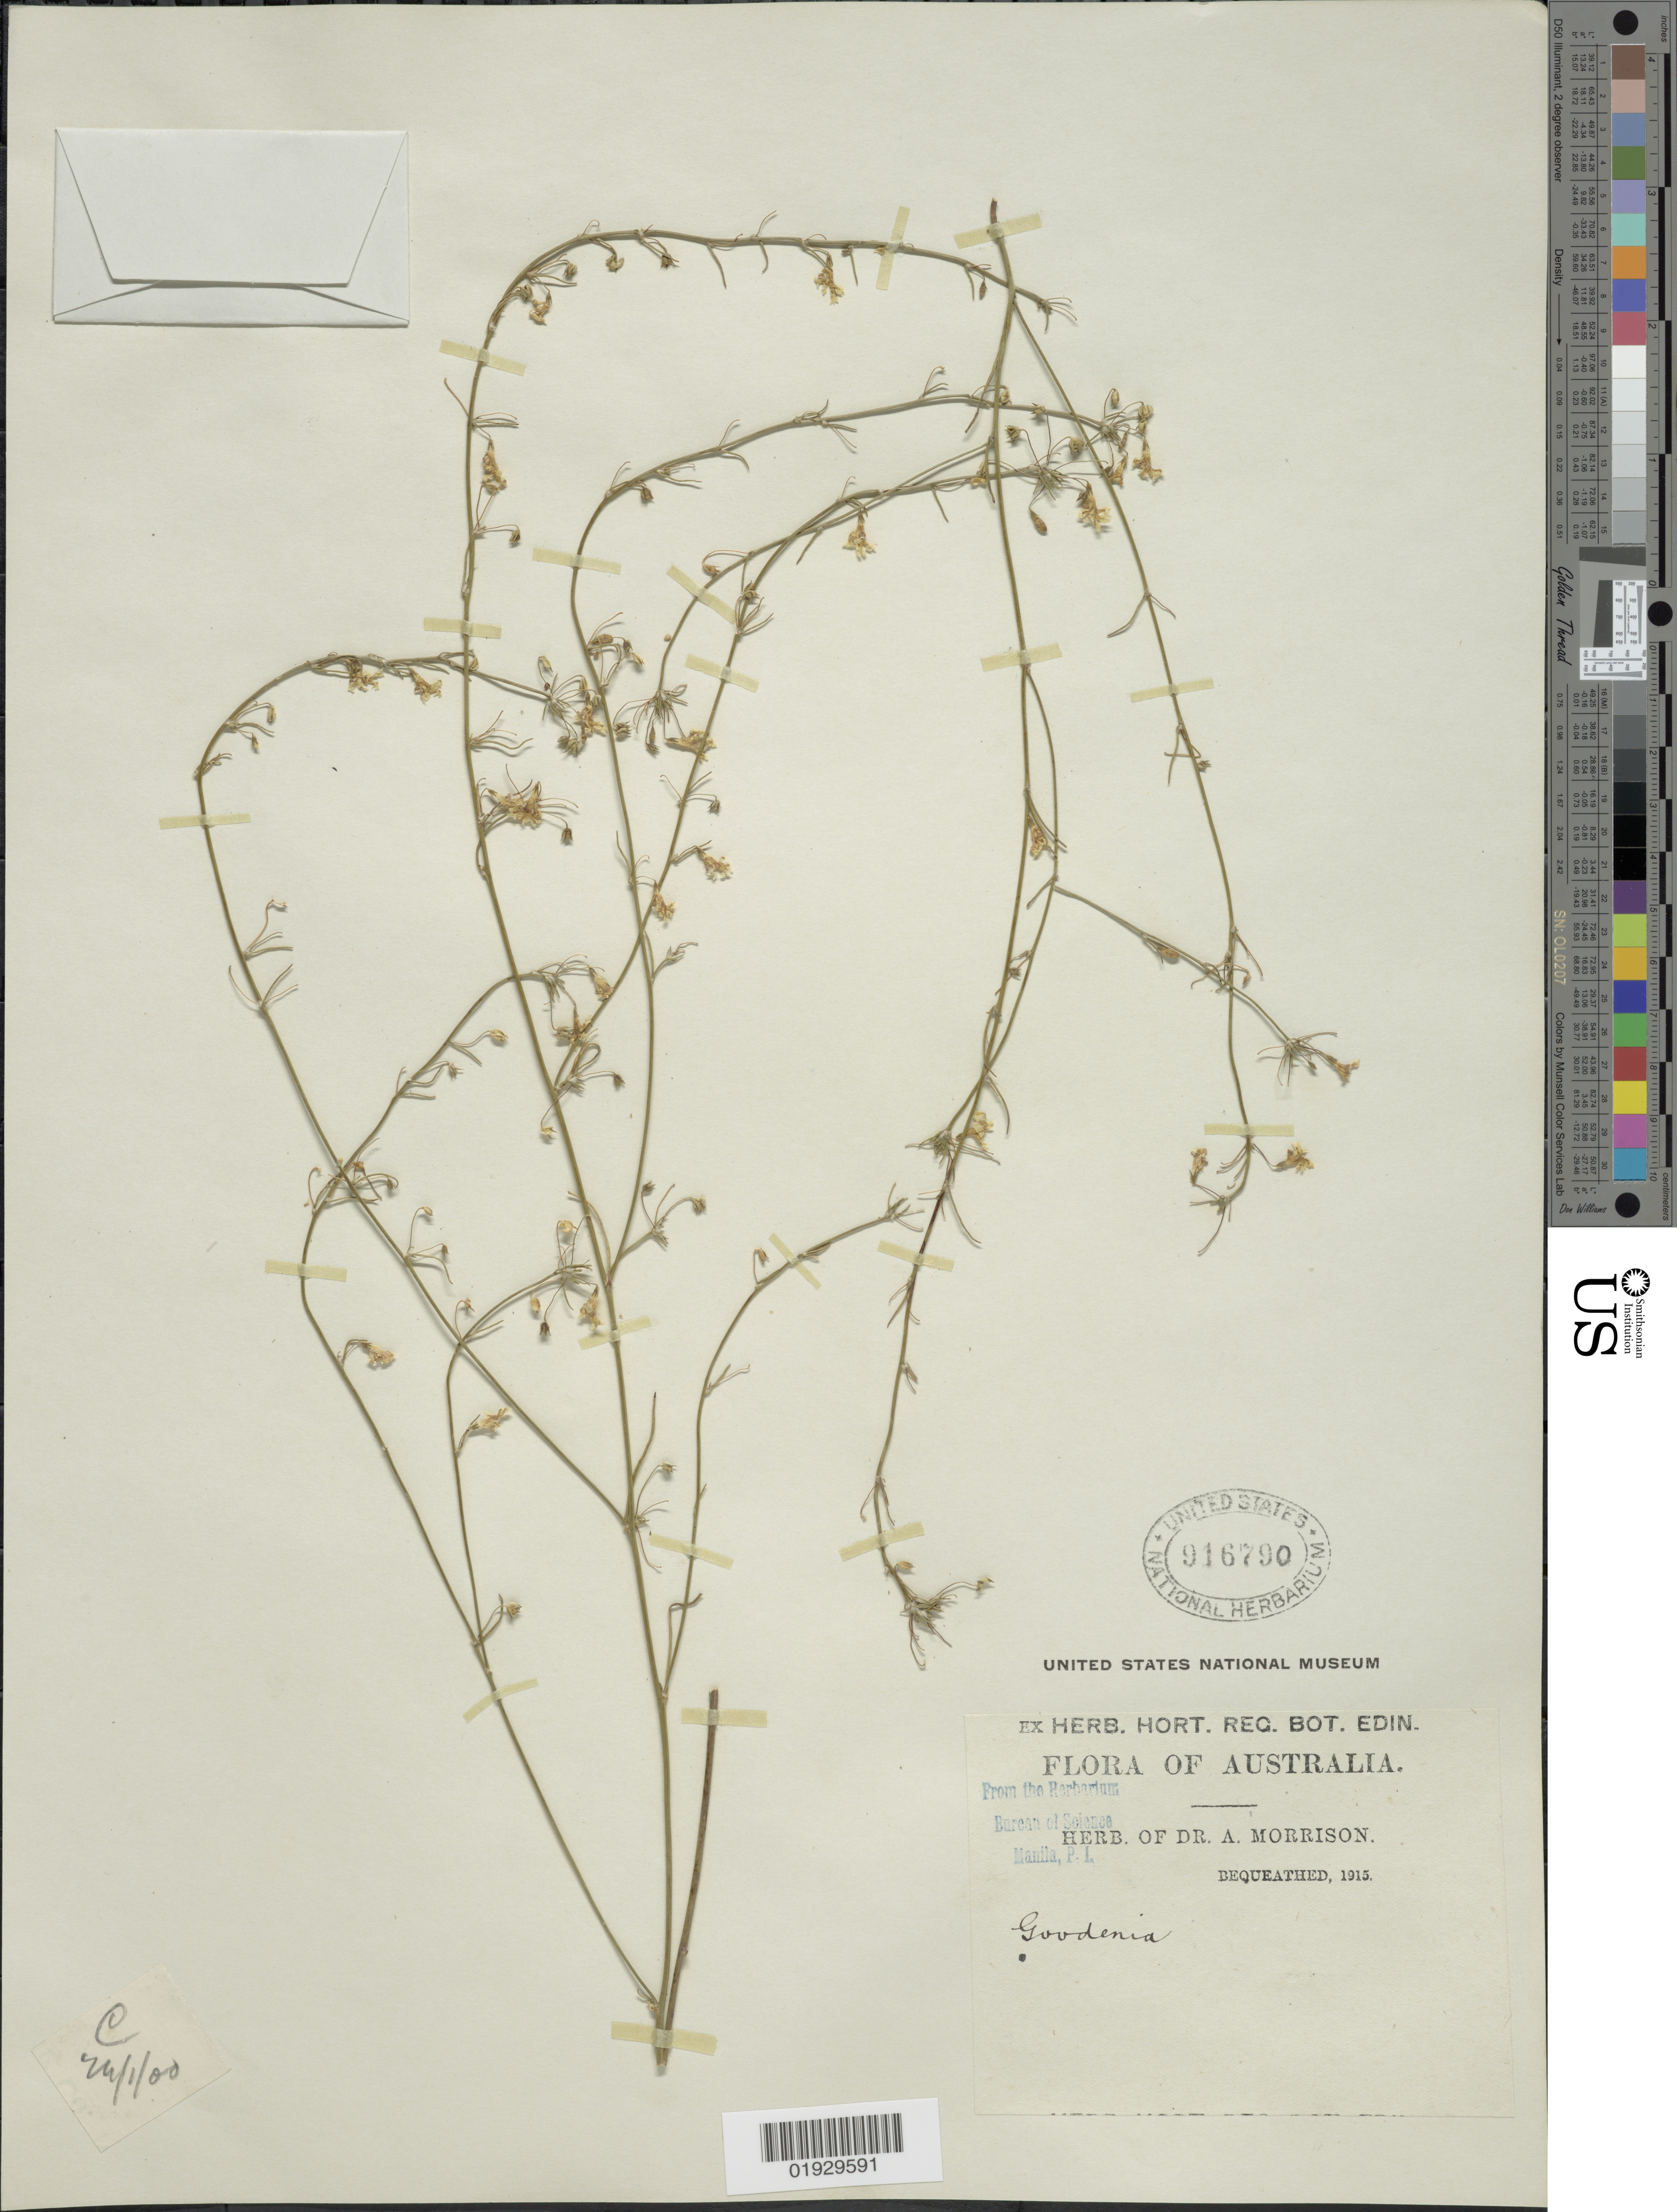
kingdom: Plantae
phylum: Tracheophyta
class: Magnoliopsida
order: Asterales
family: Goodeniaceae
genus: Goodenia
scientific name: Goodenia sp.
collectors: ex herb. Dr. A. Morrison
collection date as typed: Transcribed d/m/y: 24/1/0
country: Australia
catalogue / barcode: US 916790